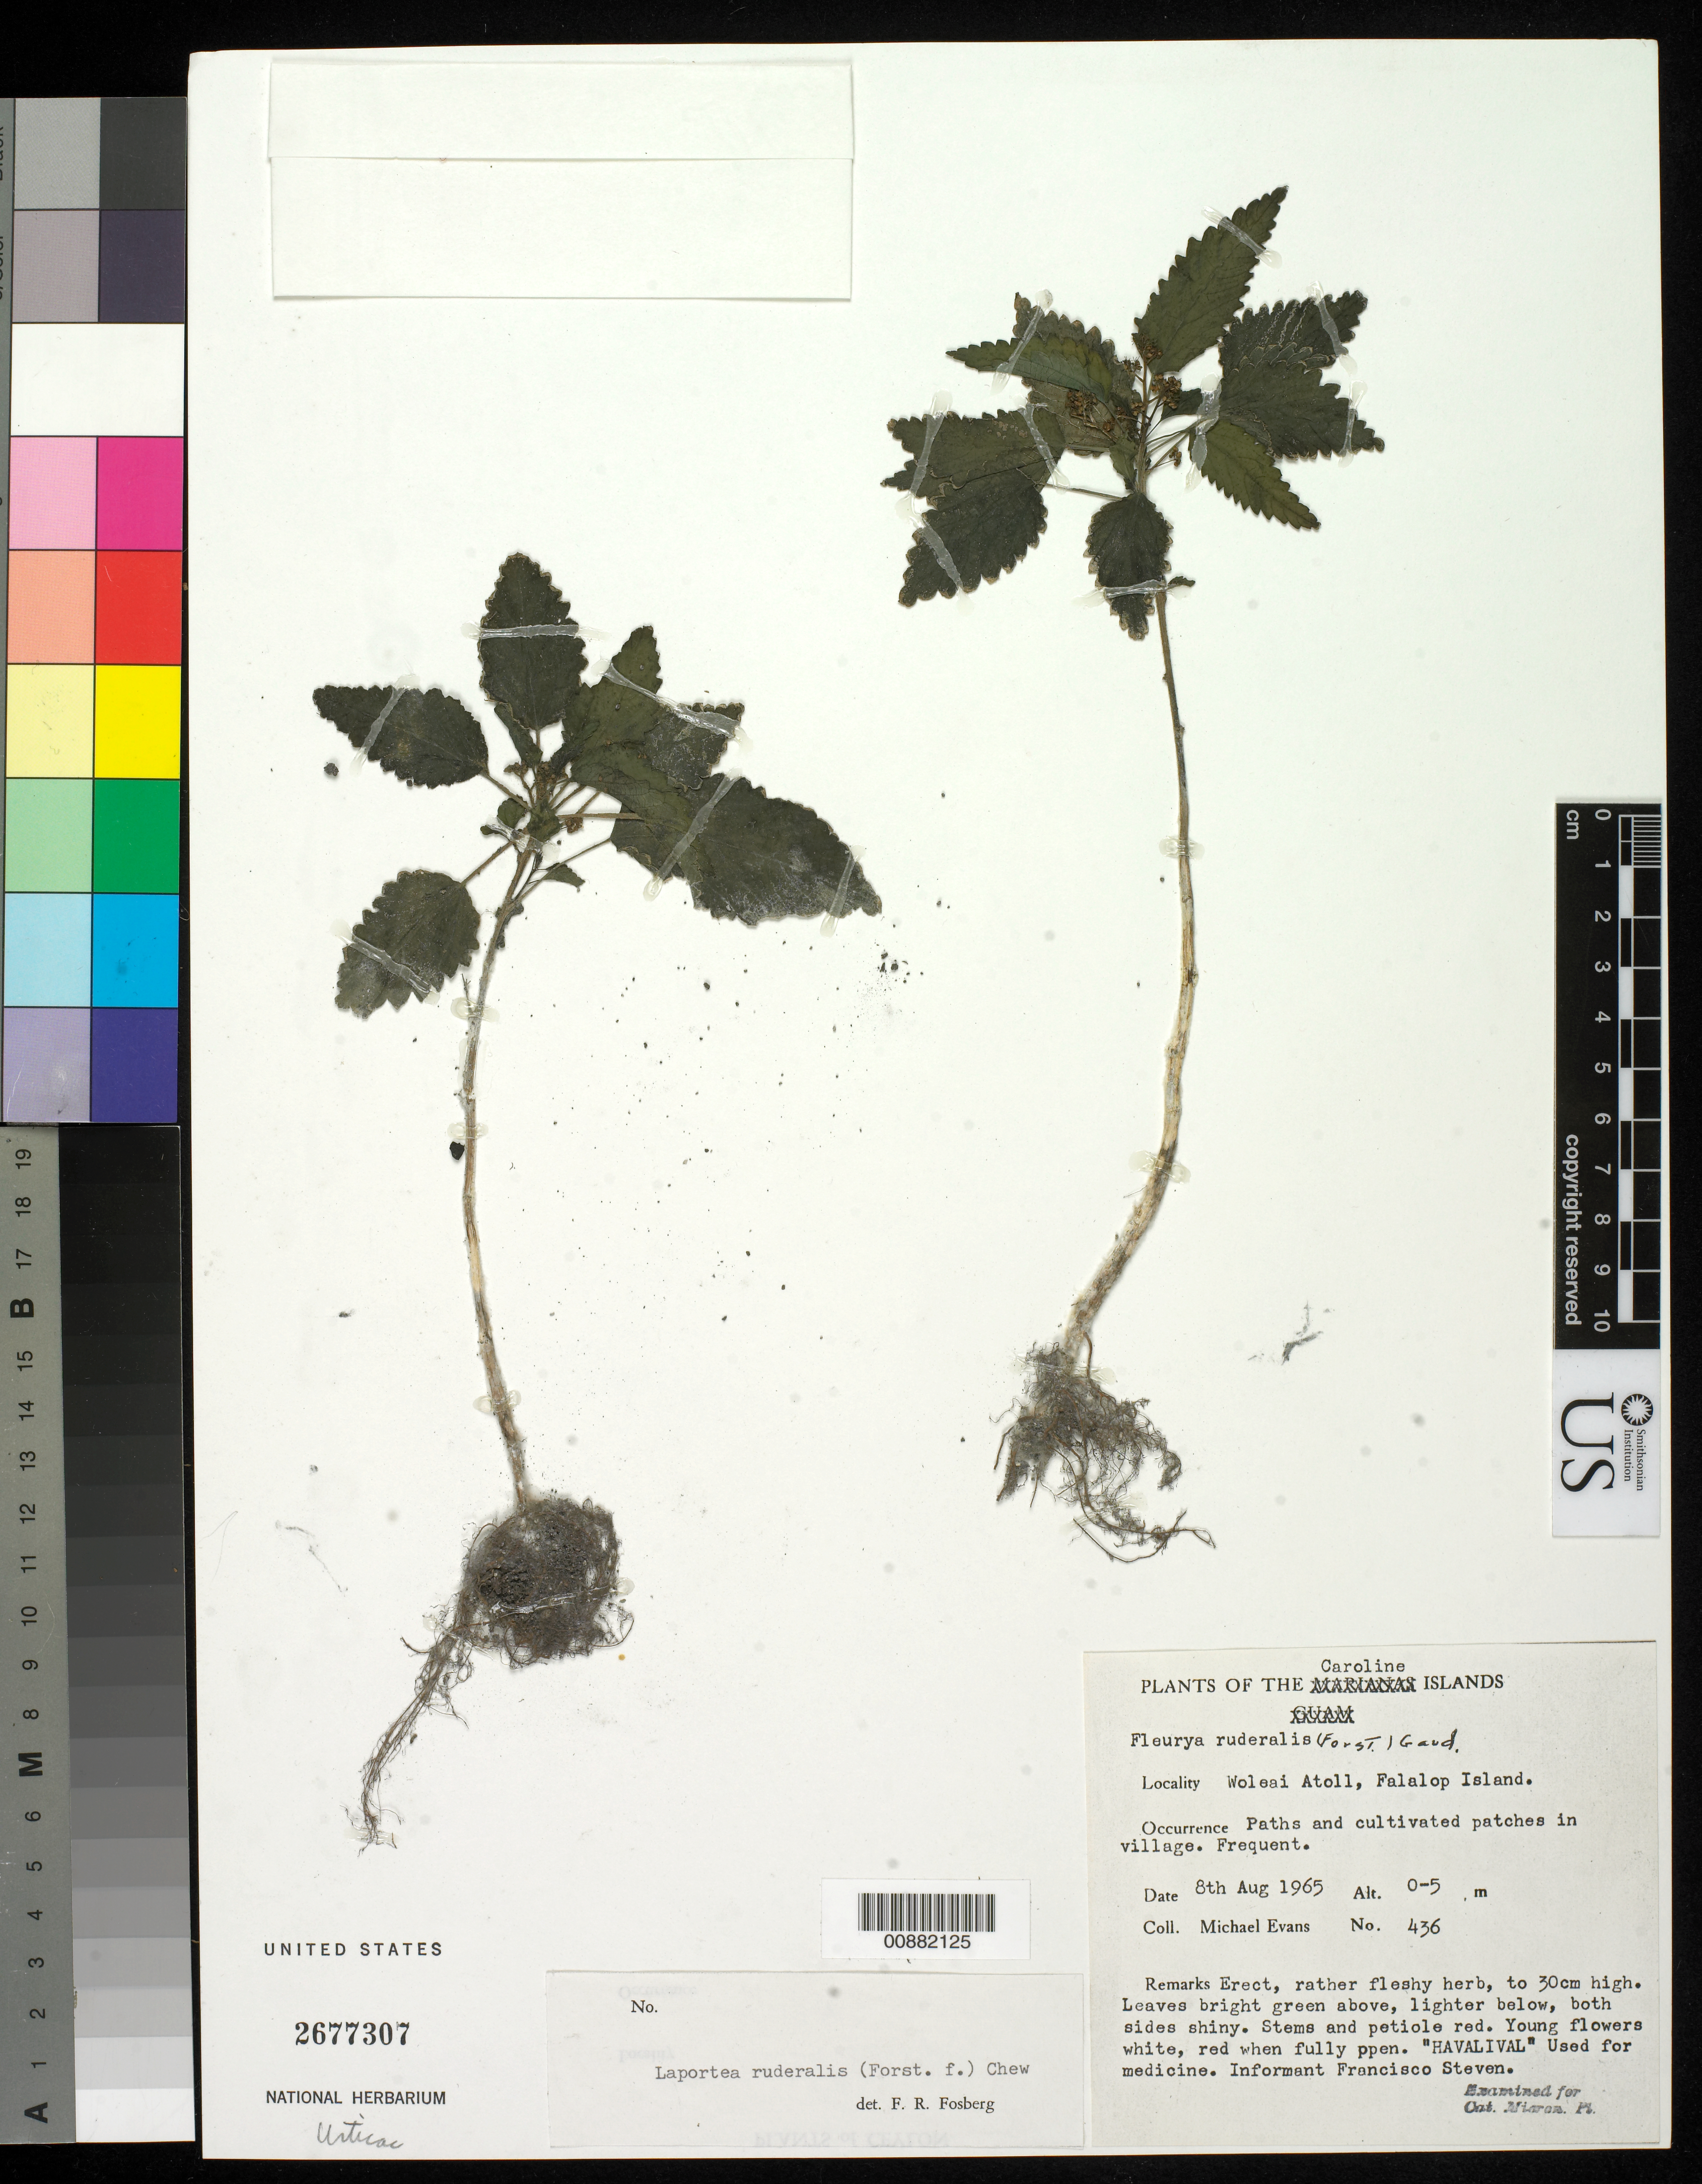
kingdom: Plantae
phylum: Tracheophyta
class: Magnoliopsida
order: Rosales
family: Urticaceae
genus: Laportea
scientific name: Laportea ruderalis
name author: (G. Forst.) Chew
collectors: M. Evans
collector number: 436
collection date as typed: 08 Aug 1965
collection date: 1965-08-08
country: Micronesia, Federated States of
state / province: Yap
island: Woleai Atoll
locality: Falalop Islet.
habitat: paths and cultivated patches in village. Frequent.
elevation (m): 0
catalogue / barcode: US 2677307